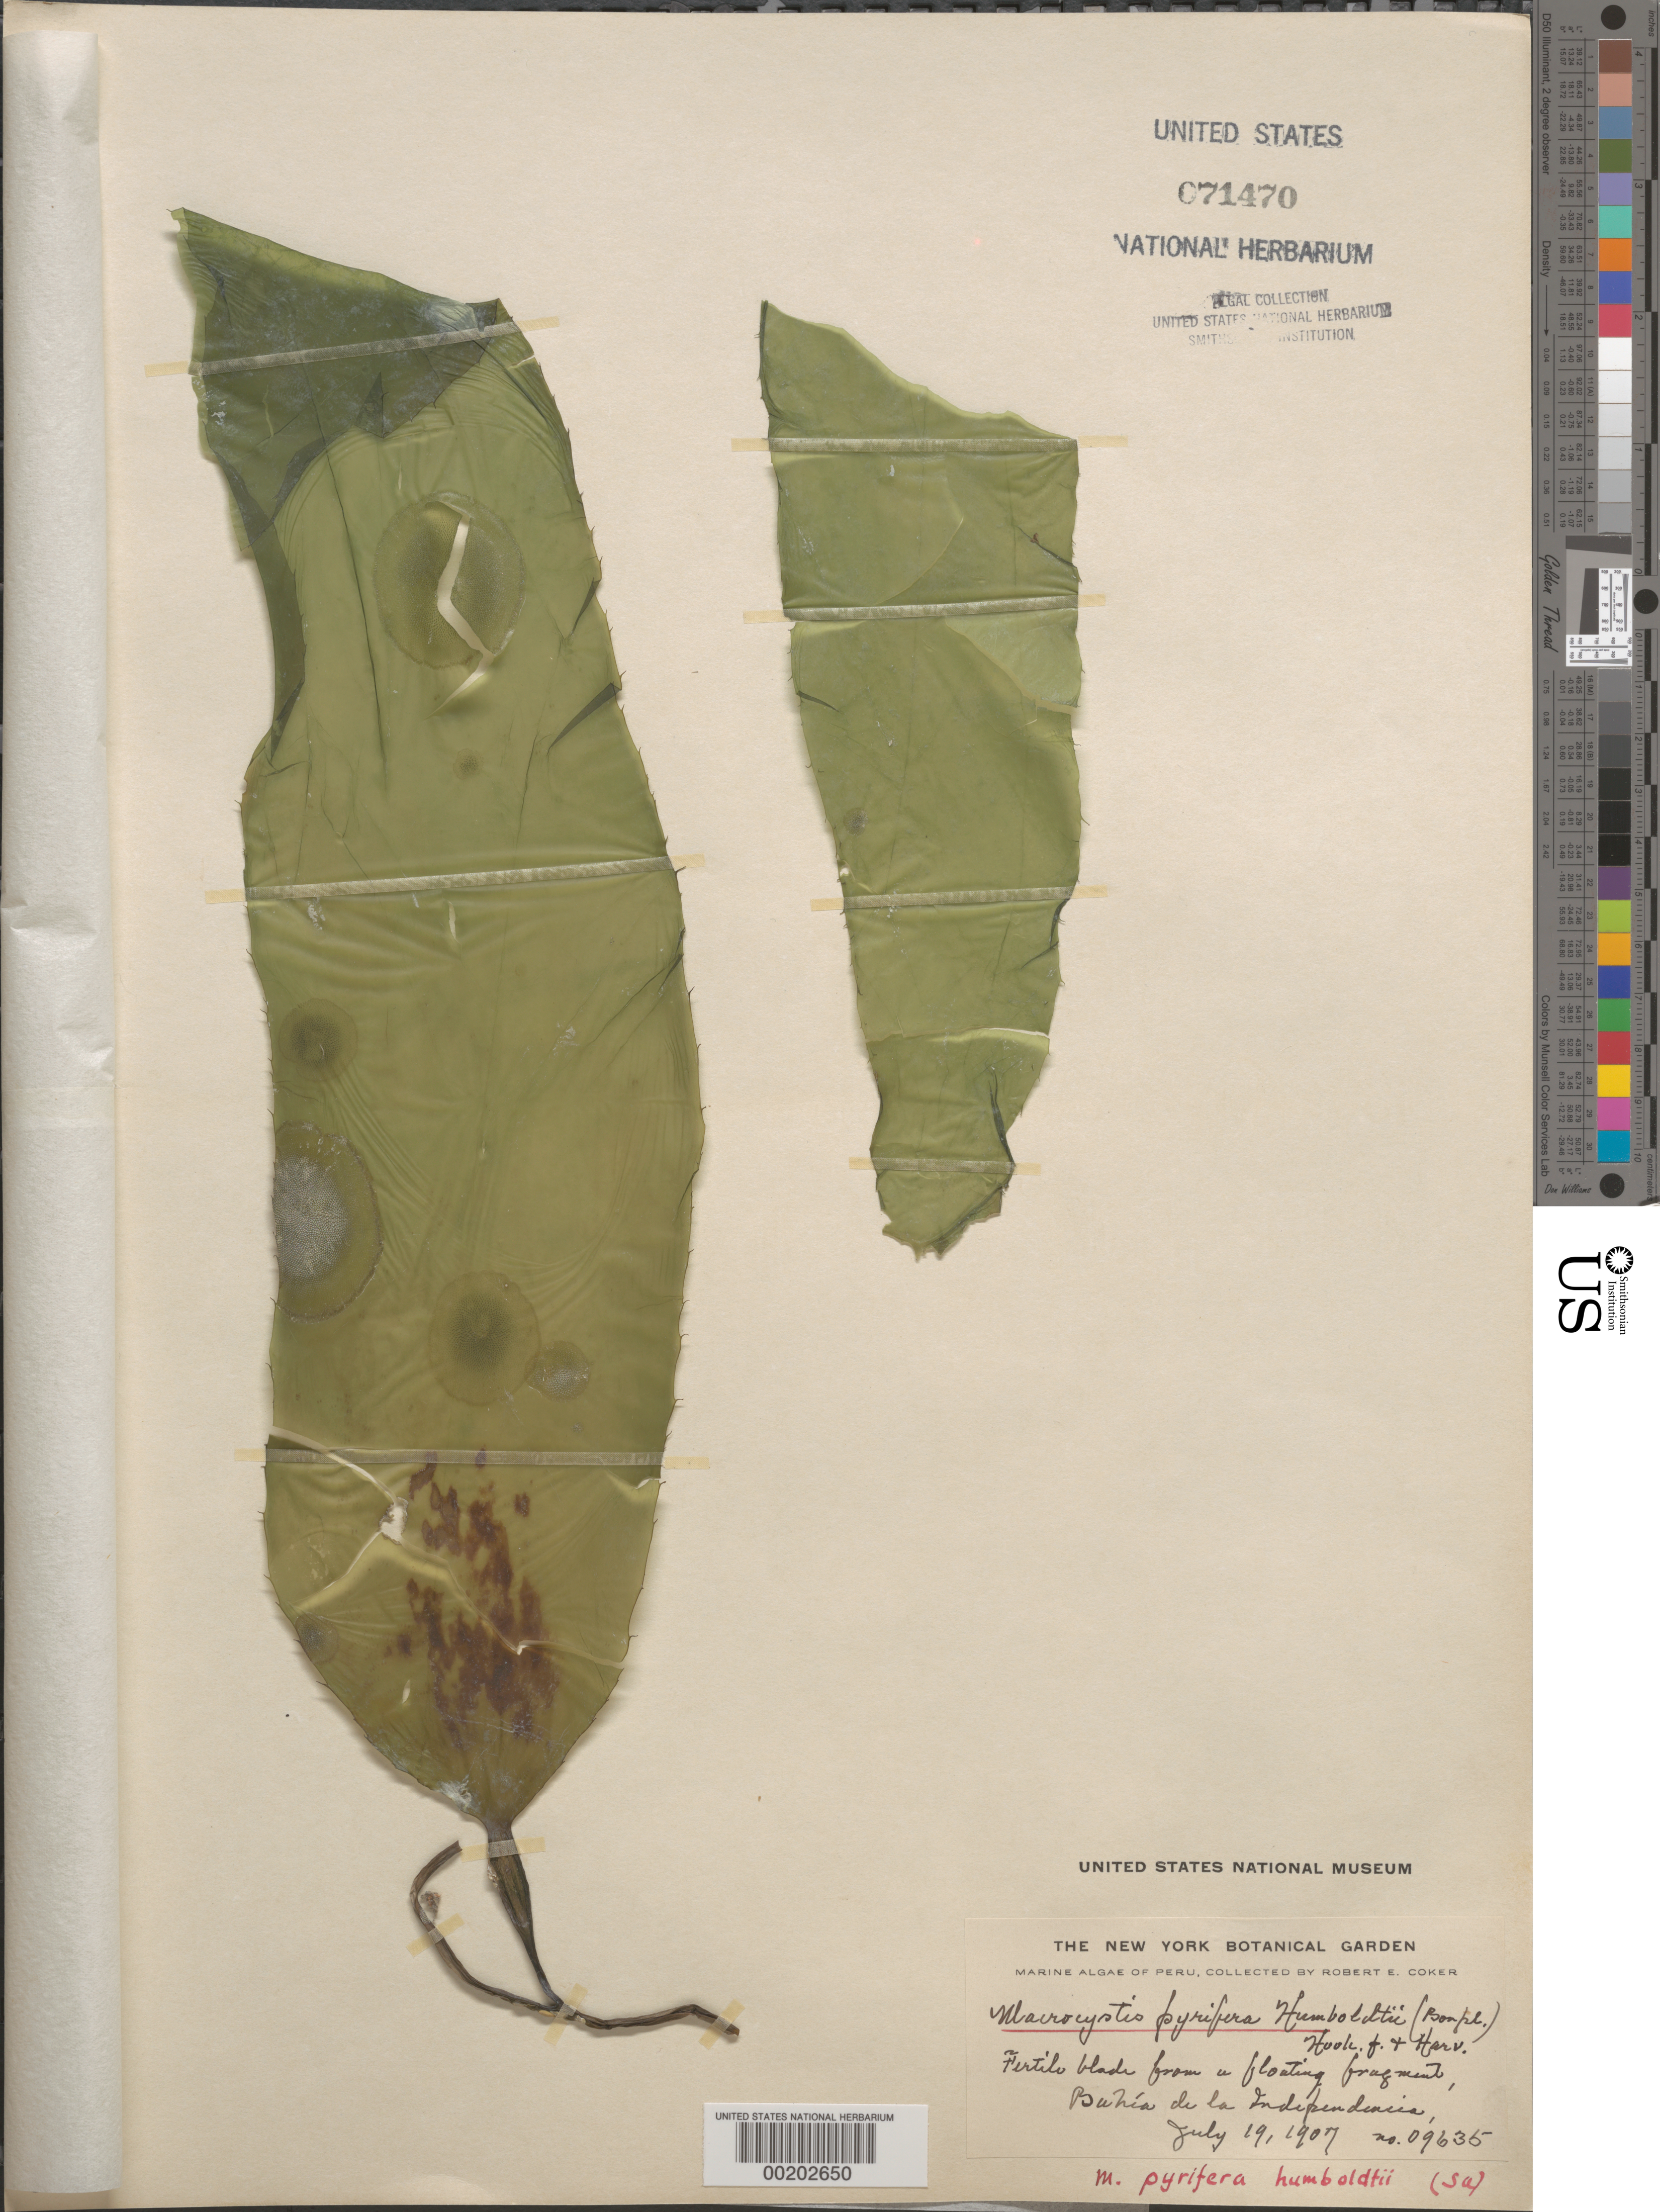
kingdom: Chromista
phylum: Ochrophyta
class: Phaeophyceae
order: Laminariales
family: Laminariaceae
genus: Macrocystis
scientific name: Macrocystis pyrifera var. humboldtii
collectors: R. Coker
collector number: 09635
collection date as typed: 19 Jul 1907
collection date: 1907-07-19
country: Peru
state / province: Ica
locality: Bahia de la Independencia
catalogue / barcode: US 71470